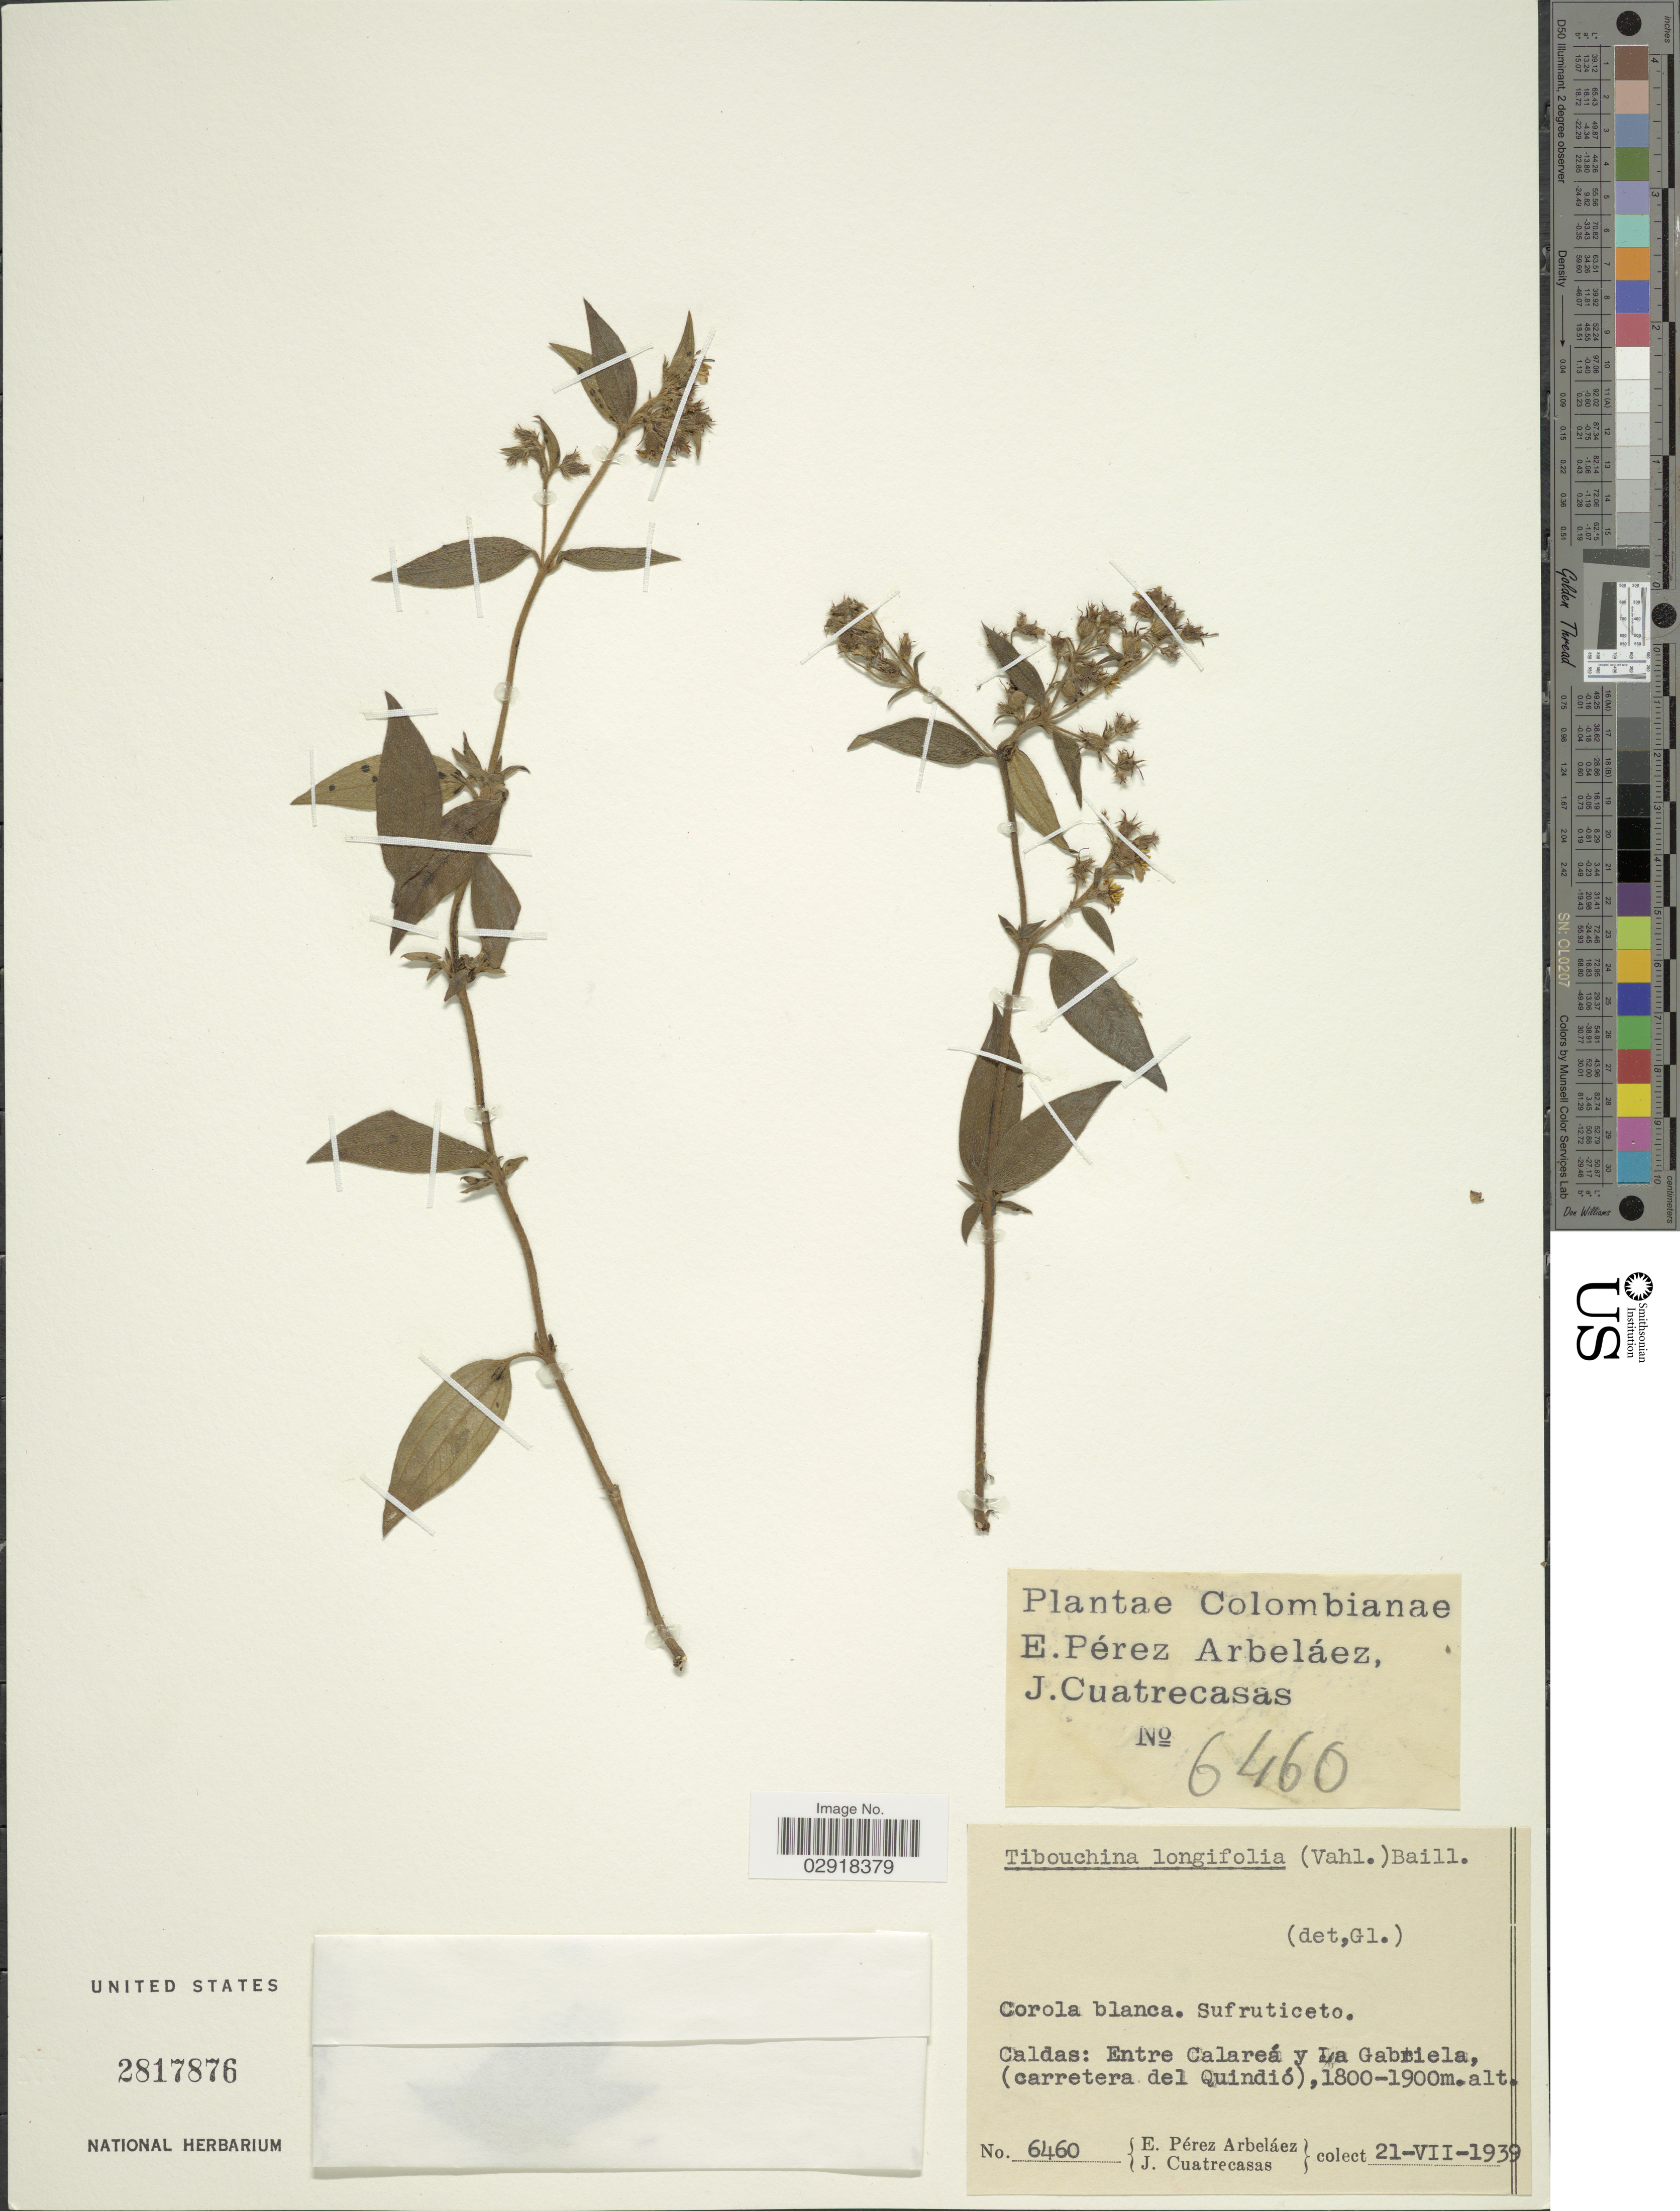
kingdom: Plantae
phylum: Tracheophyta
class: Magnoliopsida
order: Myrtales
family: Melastomataceae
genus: Chaetogastra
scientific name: Chaetogastra longifolia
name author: (Vahl) DC.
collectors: E. Pérez Arbeláez & J. Cuatrecasas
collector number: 6460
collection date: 1939-07-21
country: Colombia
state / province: Caldas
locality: Entre Calareá y La Gabriela, (carretera del Quindió).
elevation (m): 1800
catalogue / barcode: US 2817876